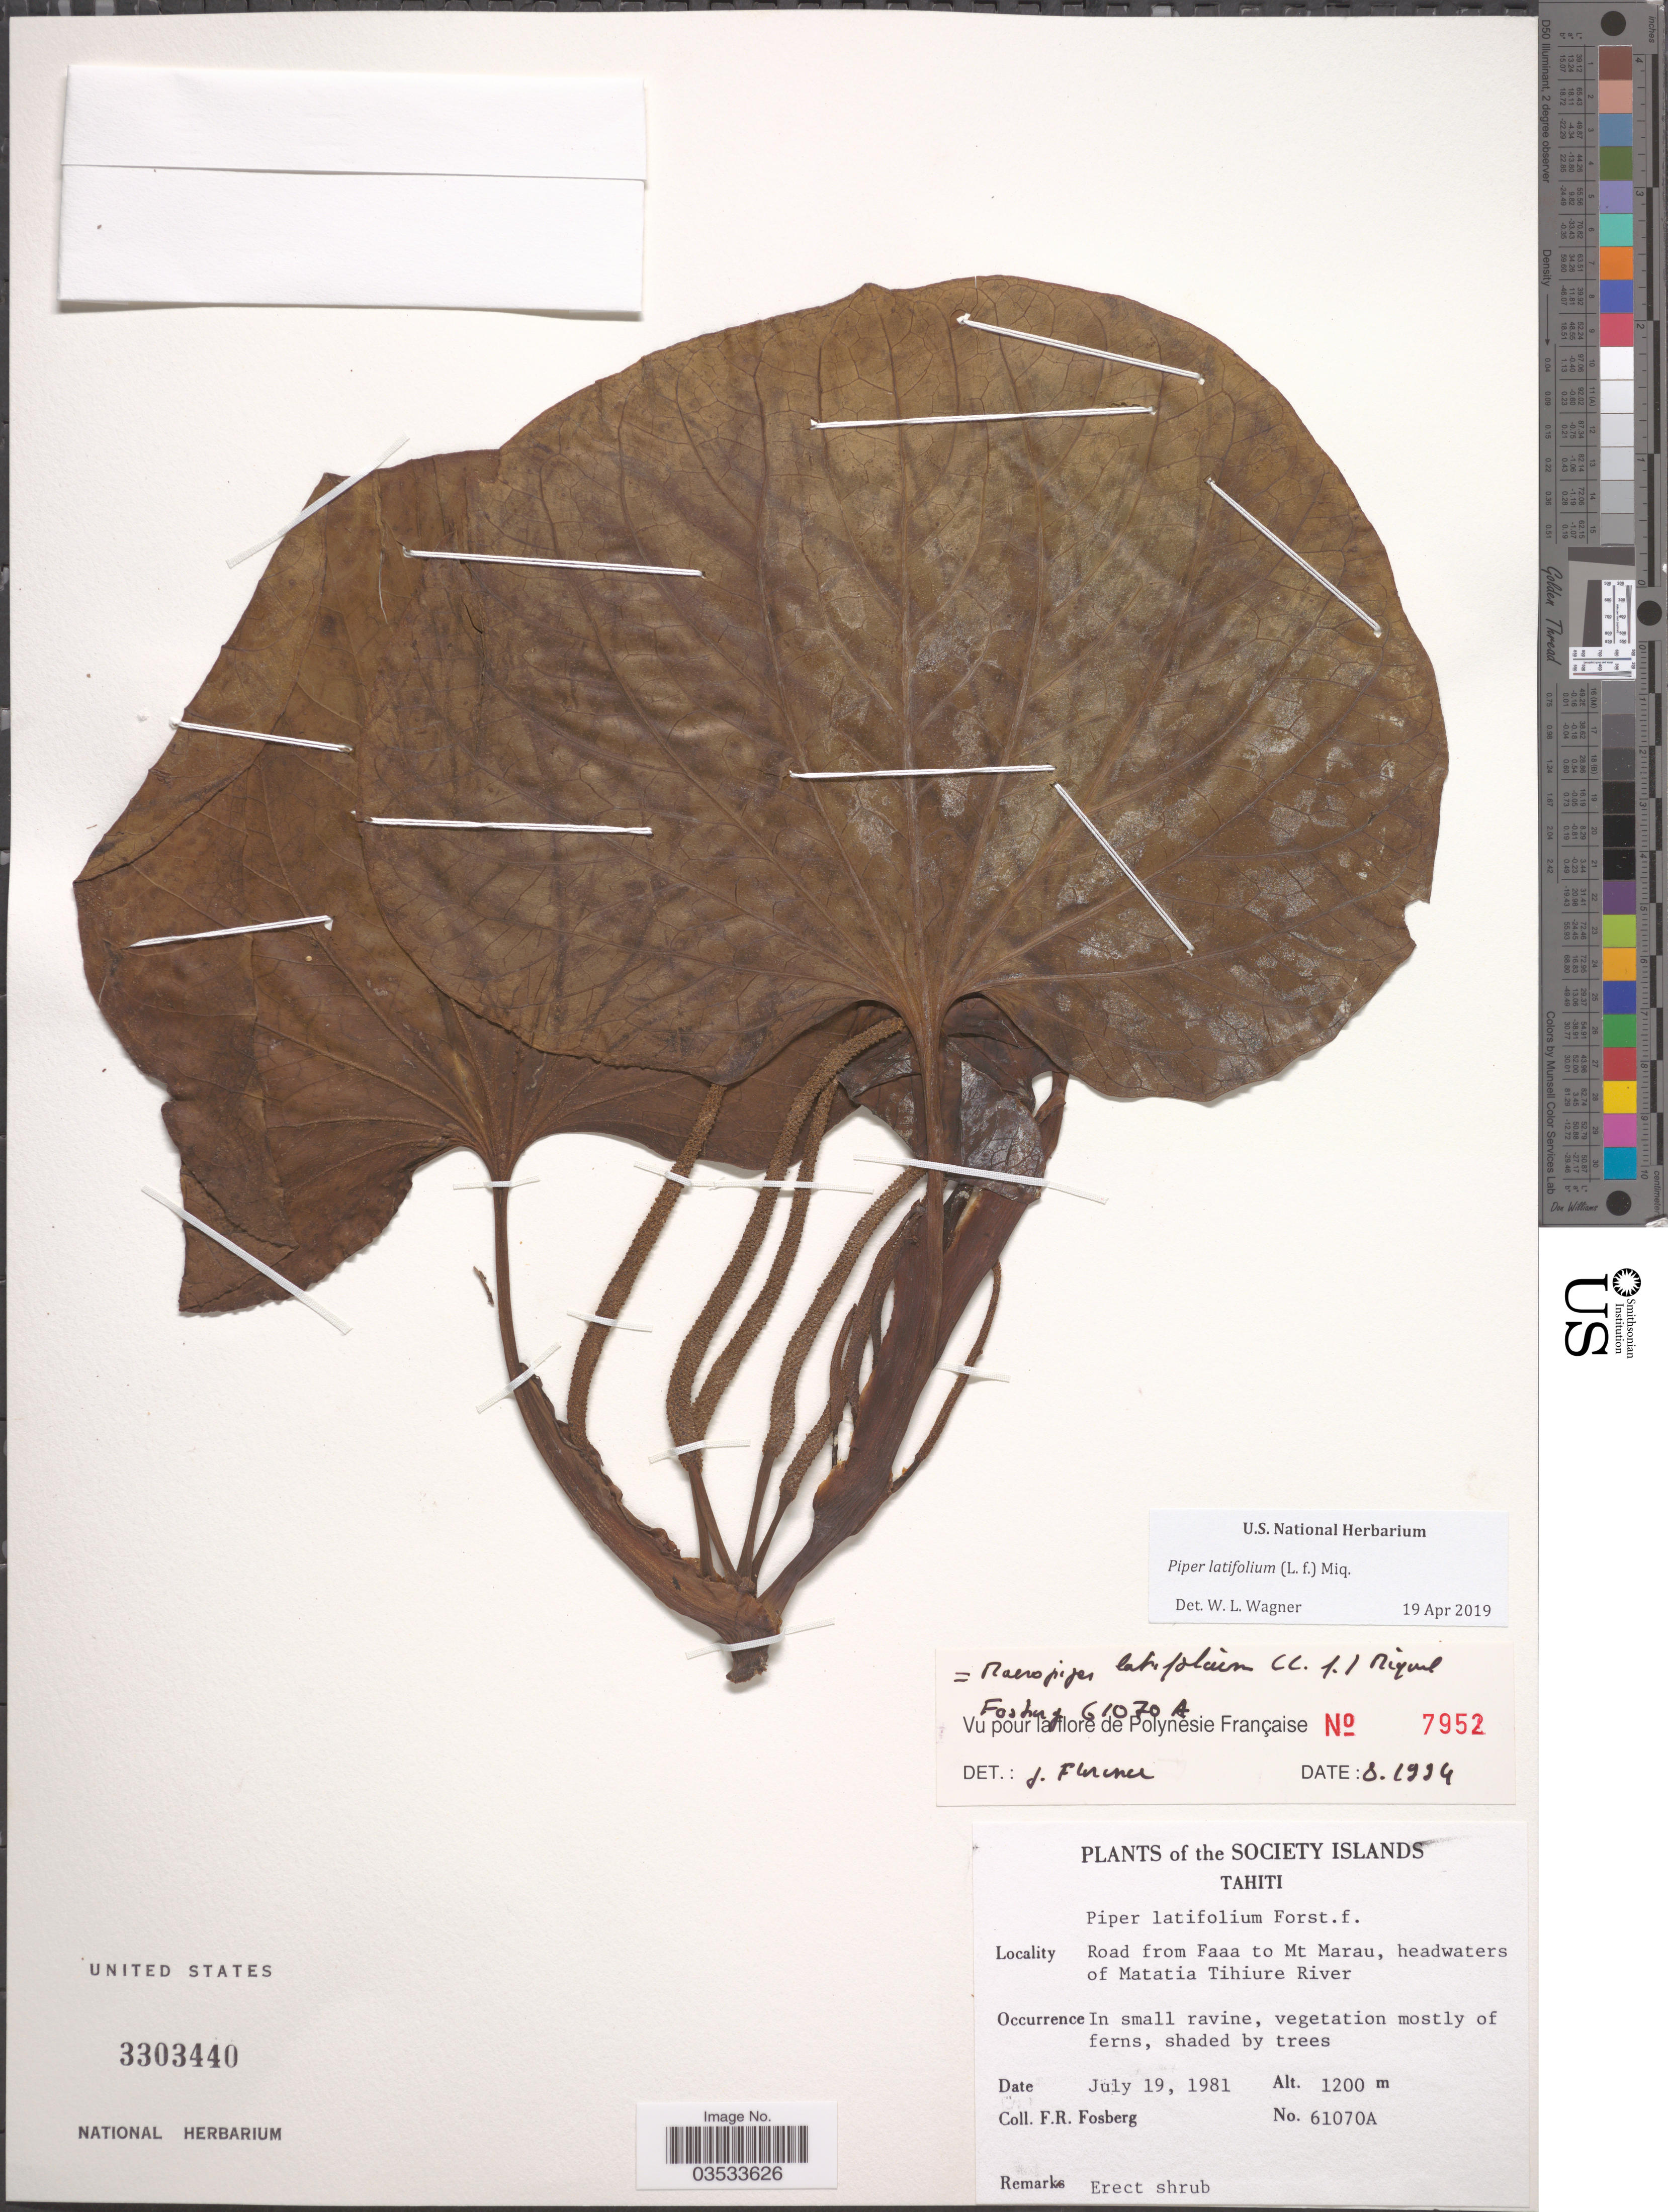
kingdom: Plantae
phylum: Tracheophyta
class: Magnoliopsida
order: Piperales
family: Piperaceae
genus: Piper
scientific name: Piper latifolium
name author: L. f.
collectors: F. R. Fosberg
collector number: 61070A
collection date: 1981-07-19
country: French Polynesia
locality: The Society Islands. Tahiti. Road from Faaa to Mt Marau, headwaters of Matatia Tihiure River.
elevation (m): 1200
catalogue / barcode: US 3303440